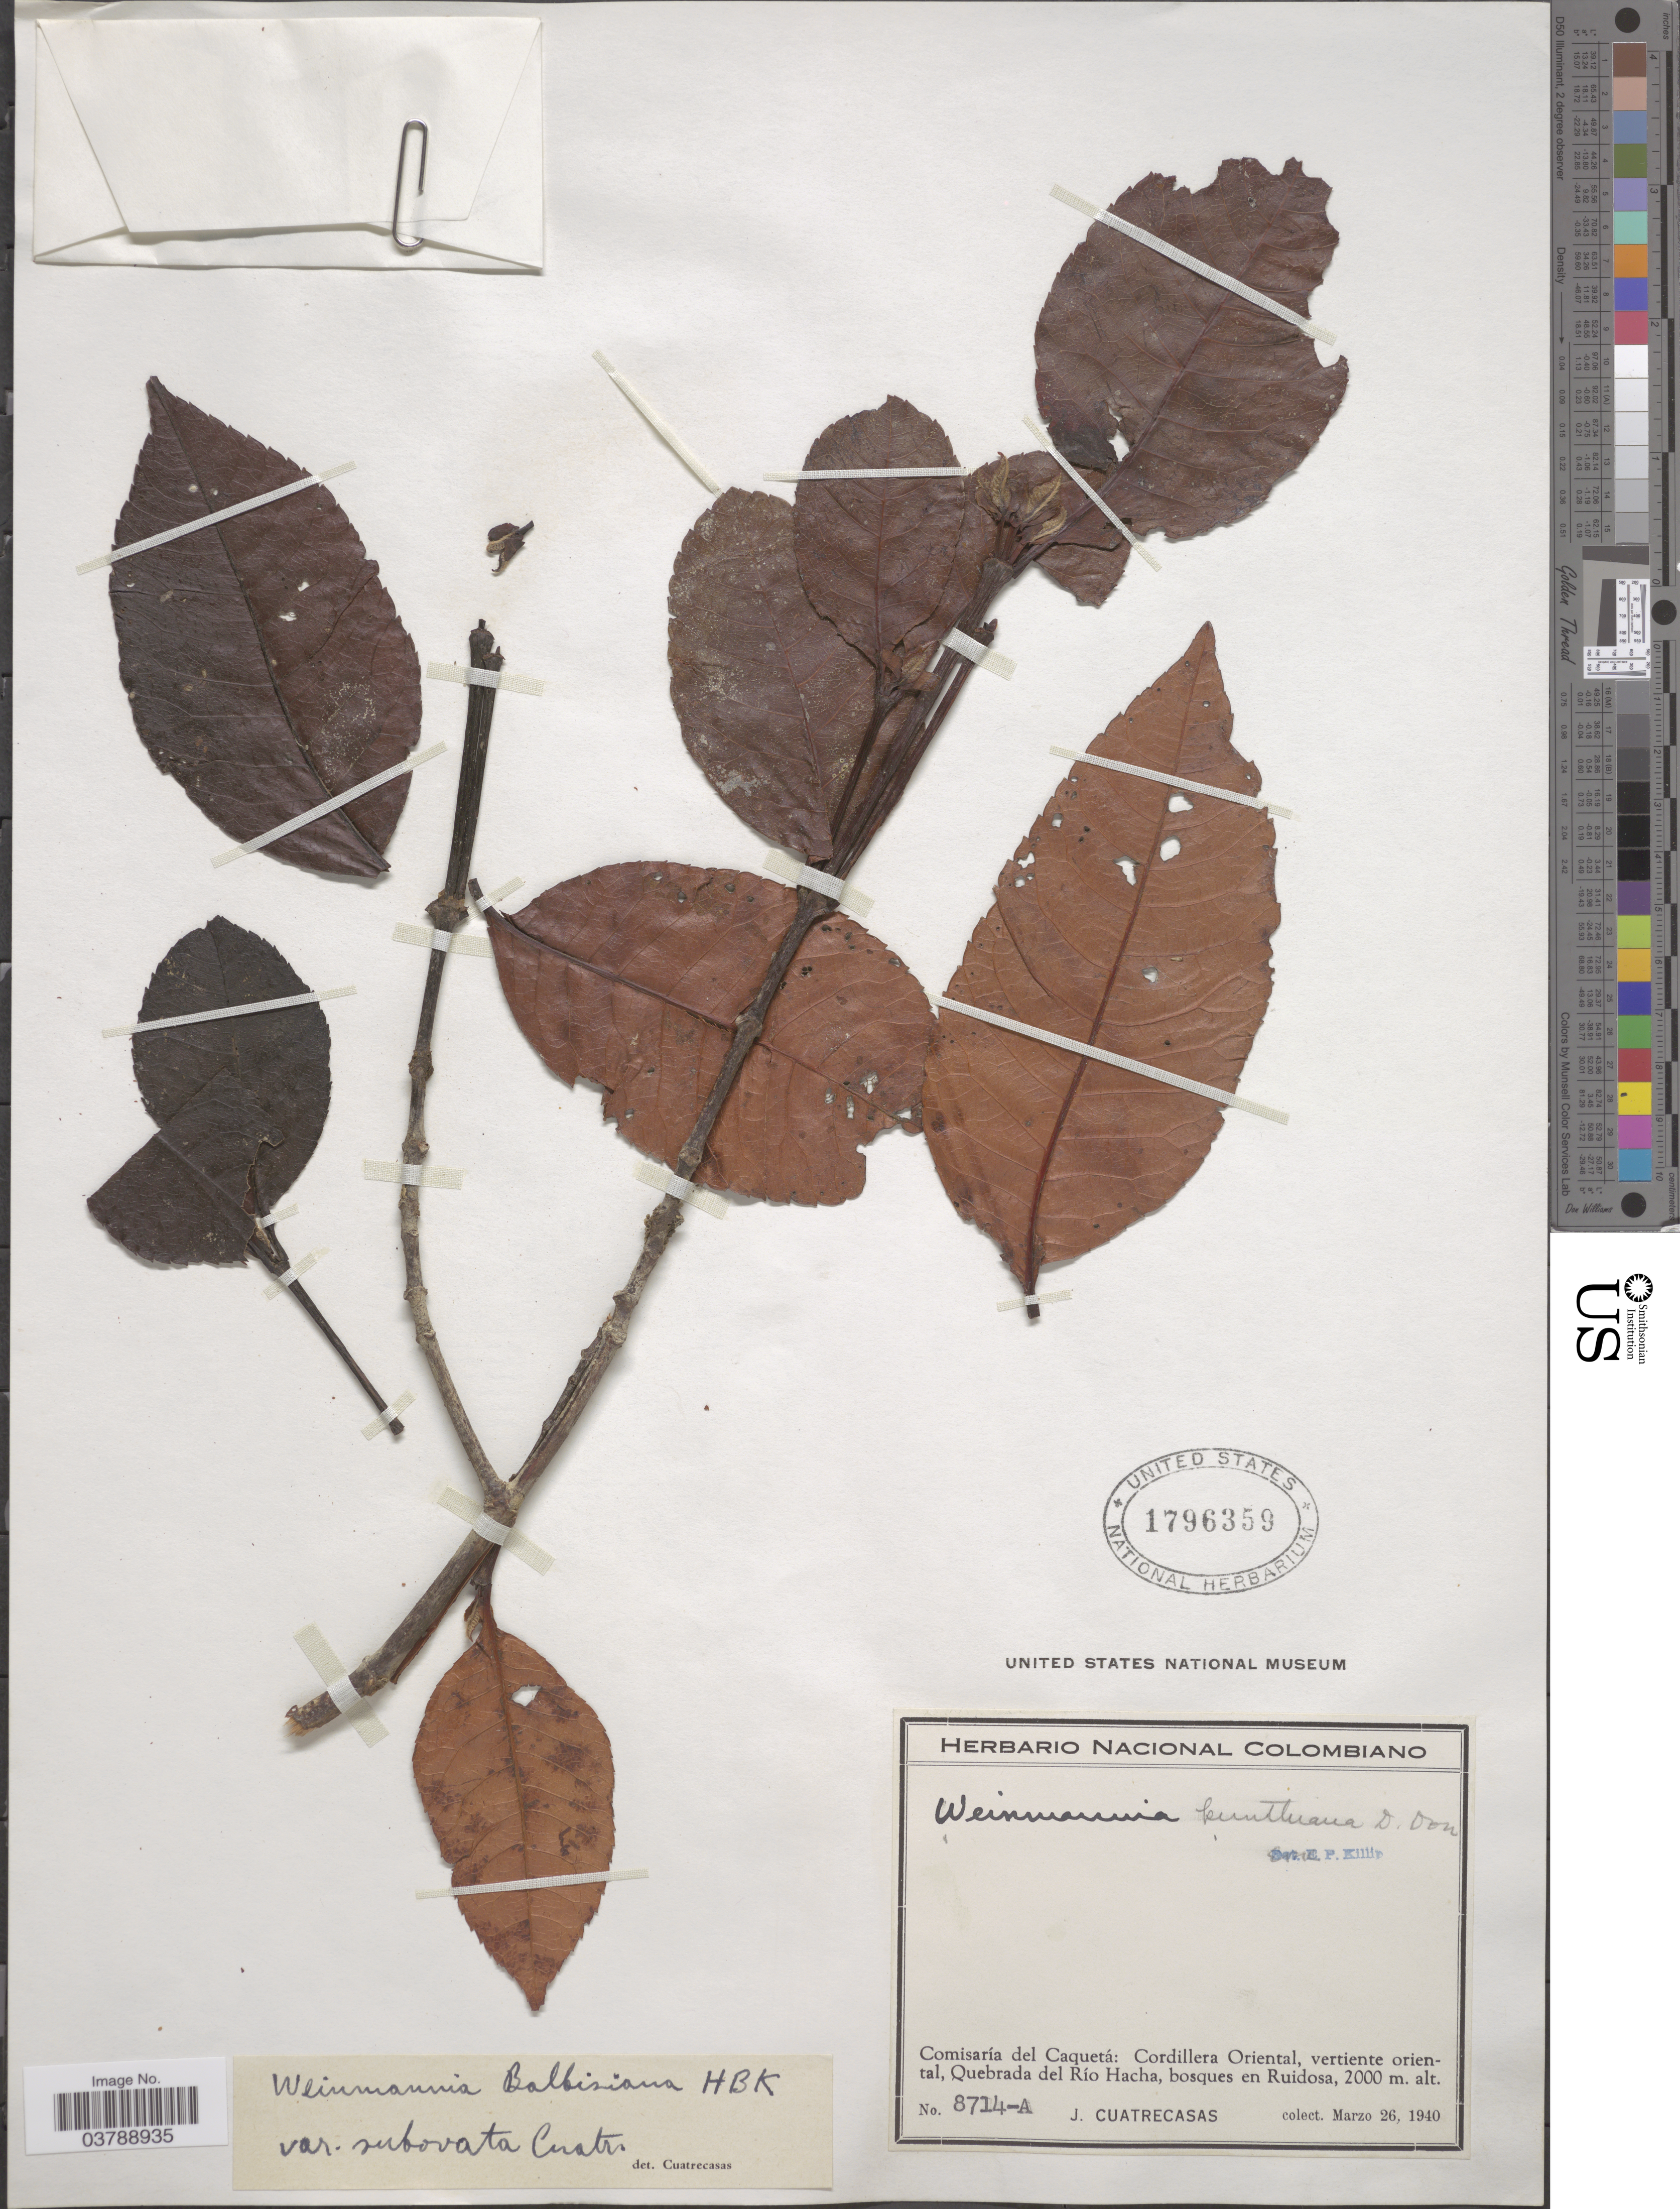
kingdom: Plantae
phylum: Tracheophyta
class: Magnoliopsida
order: Oxalidales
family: Cunoniaceae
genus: Weinmannia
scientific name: Weinmannia balbisiana var. subovata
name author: Cuatrec.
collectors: J. Cuatrecasas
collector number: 8714-A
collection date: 1940-03-26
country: Colombia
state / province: Caquetá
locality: Comisaría del Caquetá: Cordillera Oriental, vertiente oriental, Quebrada del Río Hacha, bosques en Ruidosa.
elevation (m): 2000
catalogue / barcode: US 1796359